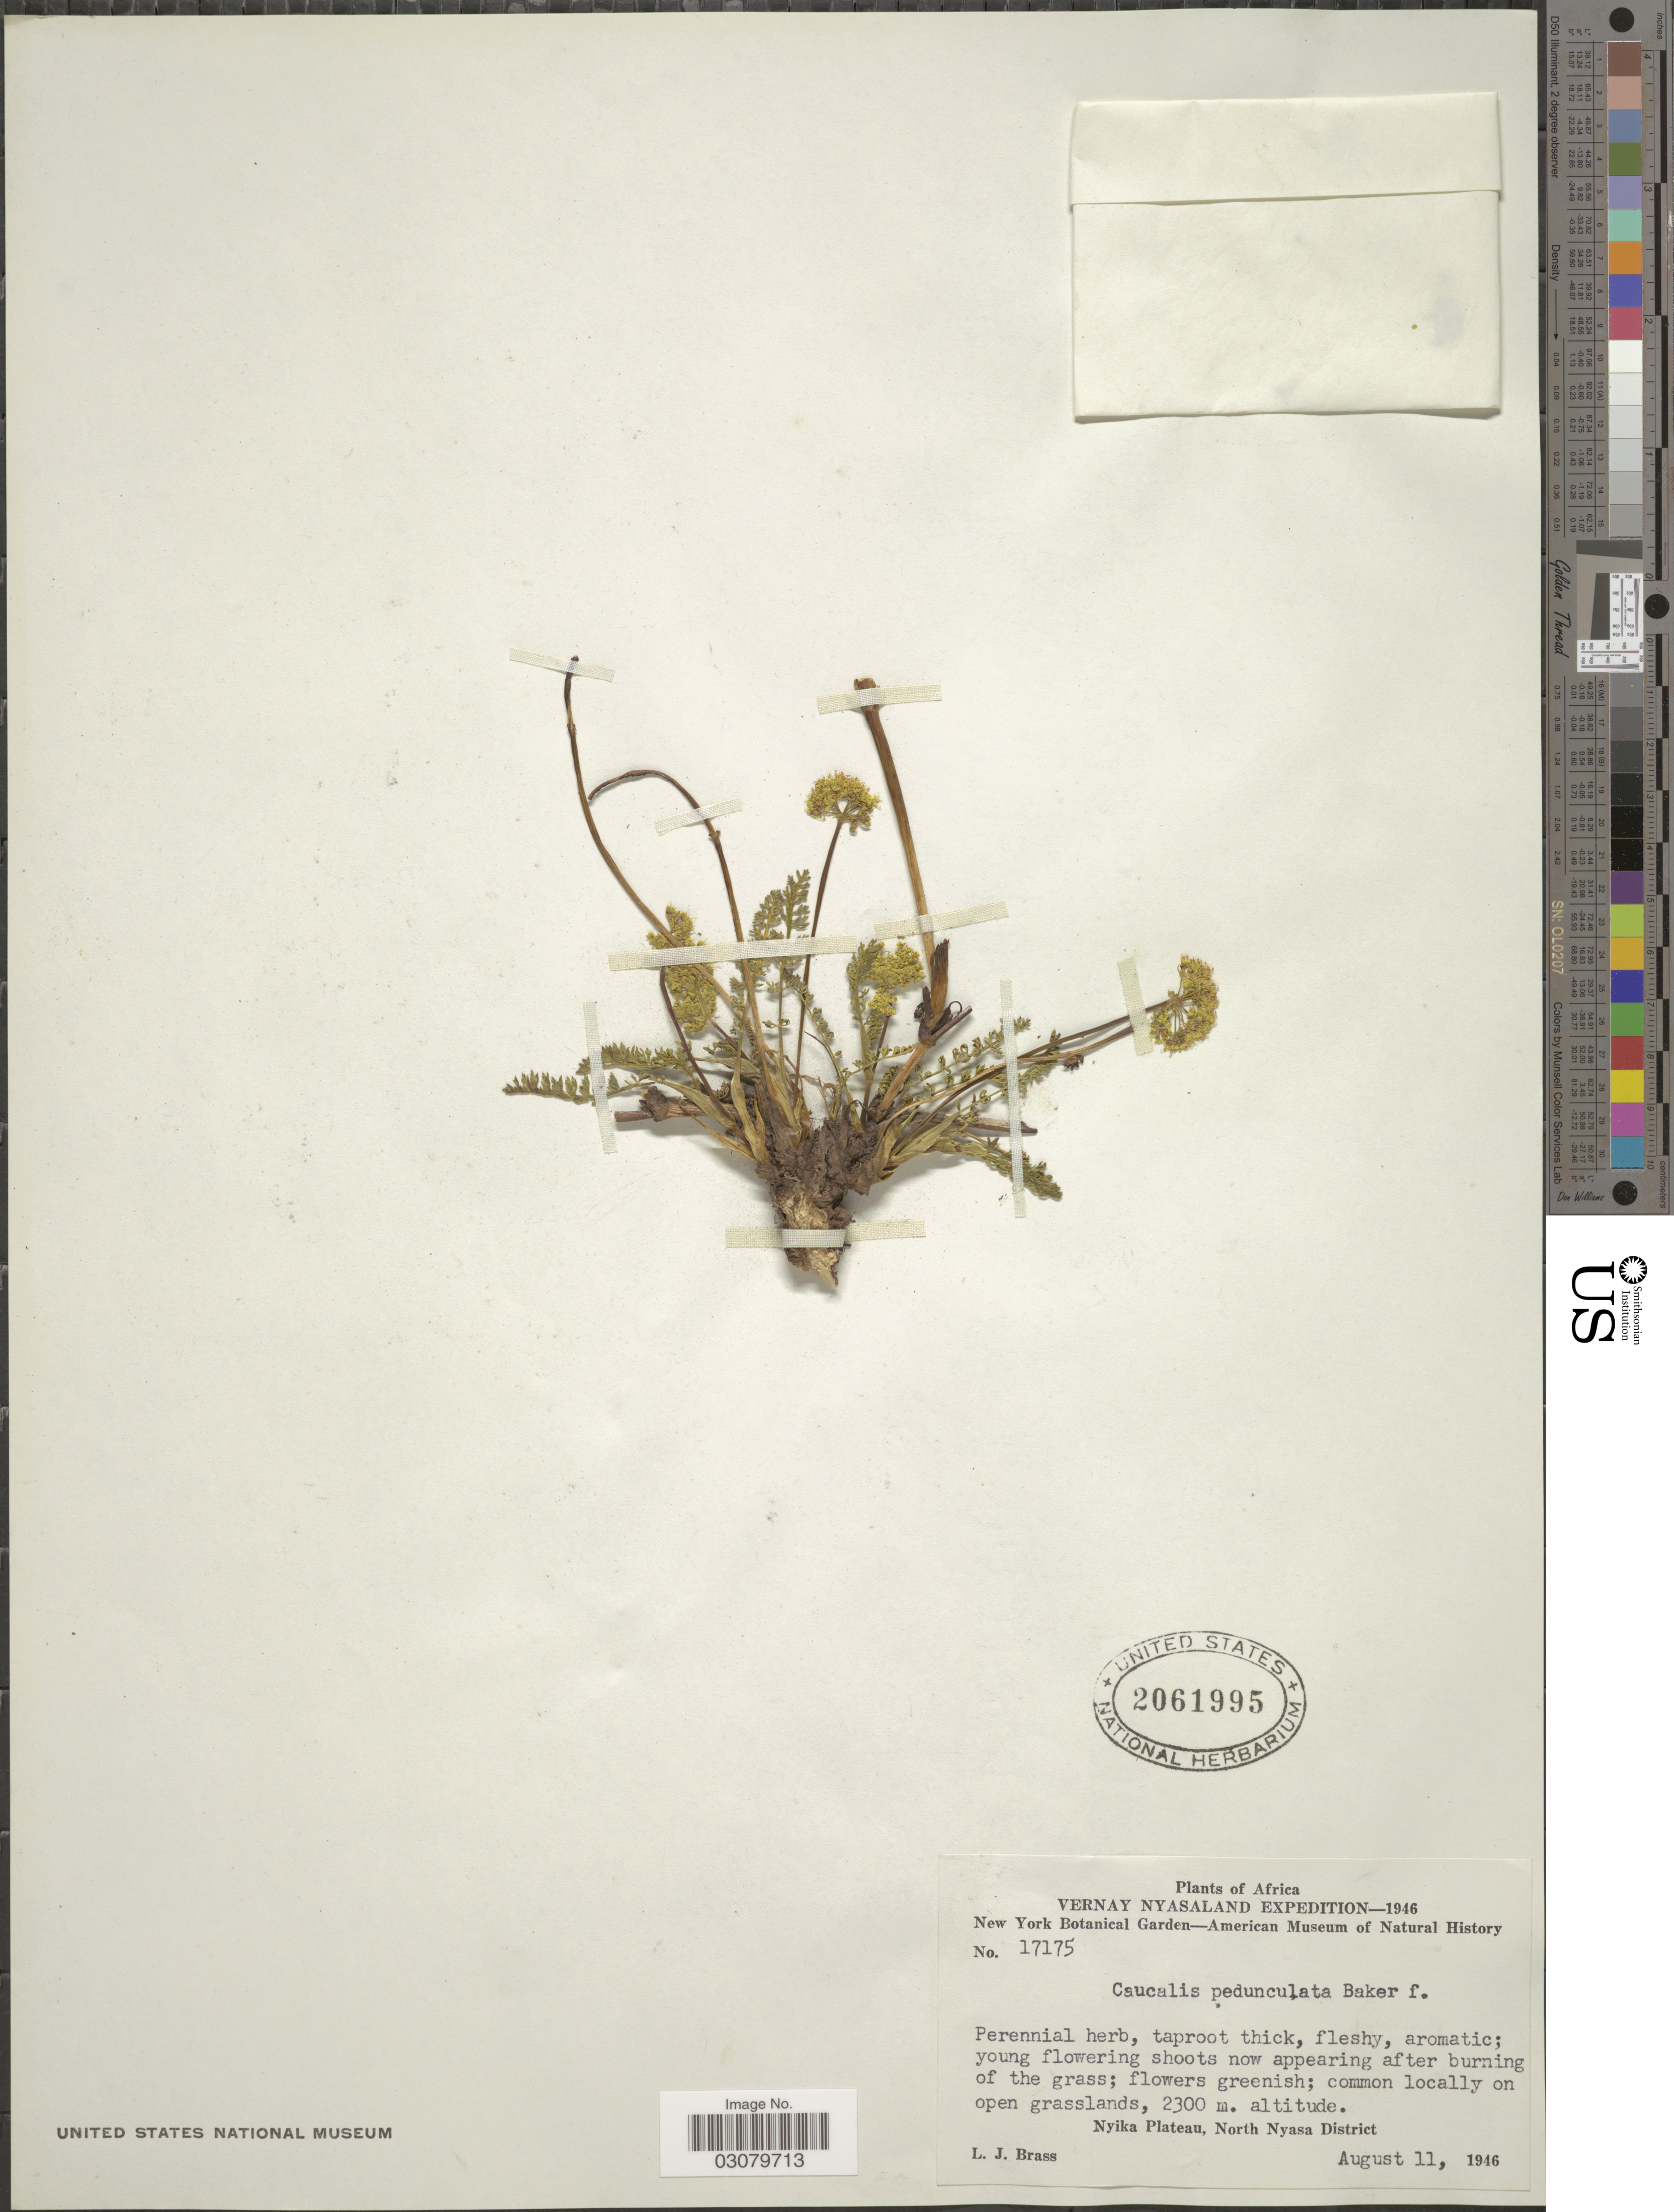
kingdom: Plantae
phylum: Tracheophyta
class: Magnoliopsida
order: Apiales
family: Apiaceae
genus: Caucalis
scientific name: Caucalis pedunculata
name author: Baker f.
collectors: L. J. Brass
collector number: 17175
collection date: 1946-08-11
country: Malawi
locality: Vernay Nyasaland. Nyika Plateau, North Nyasa District.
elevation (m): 2300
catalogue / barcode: US 2061995